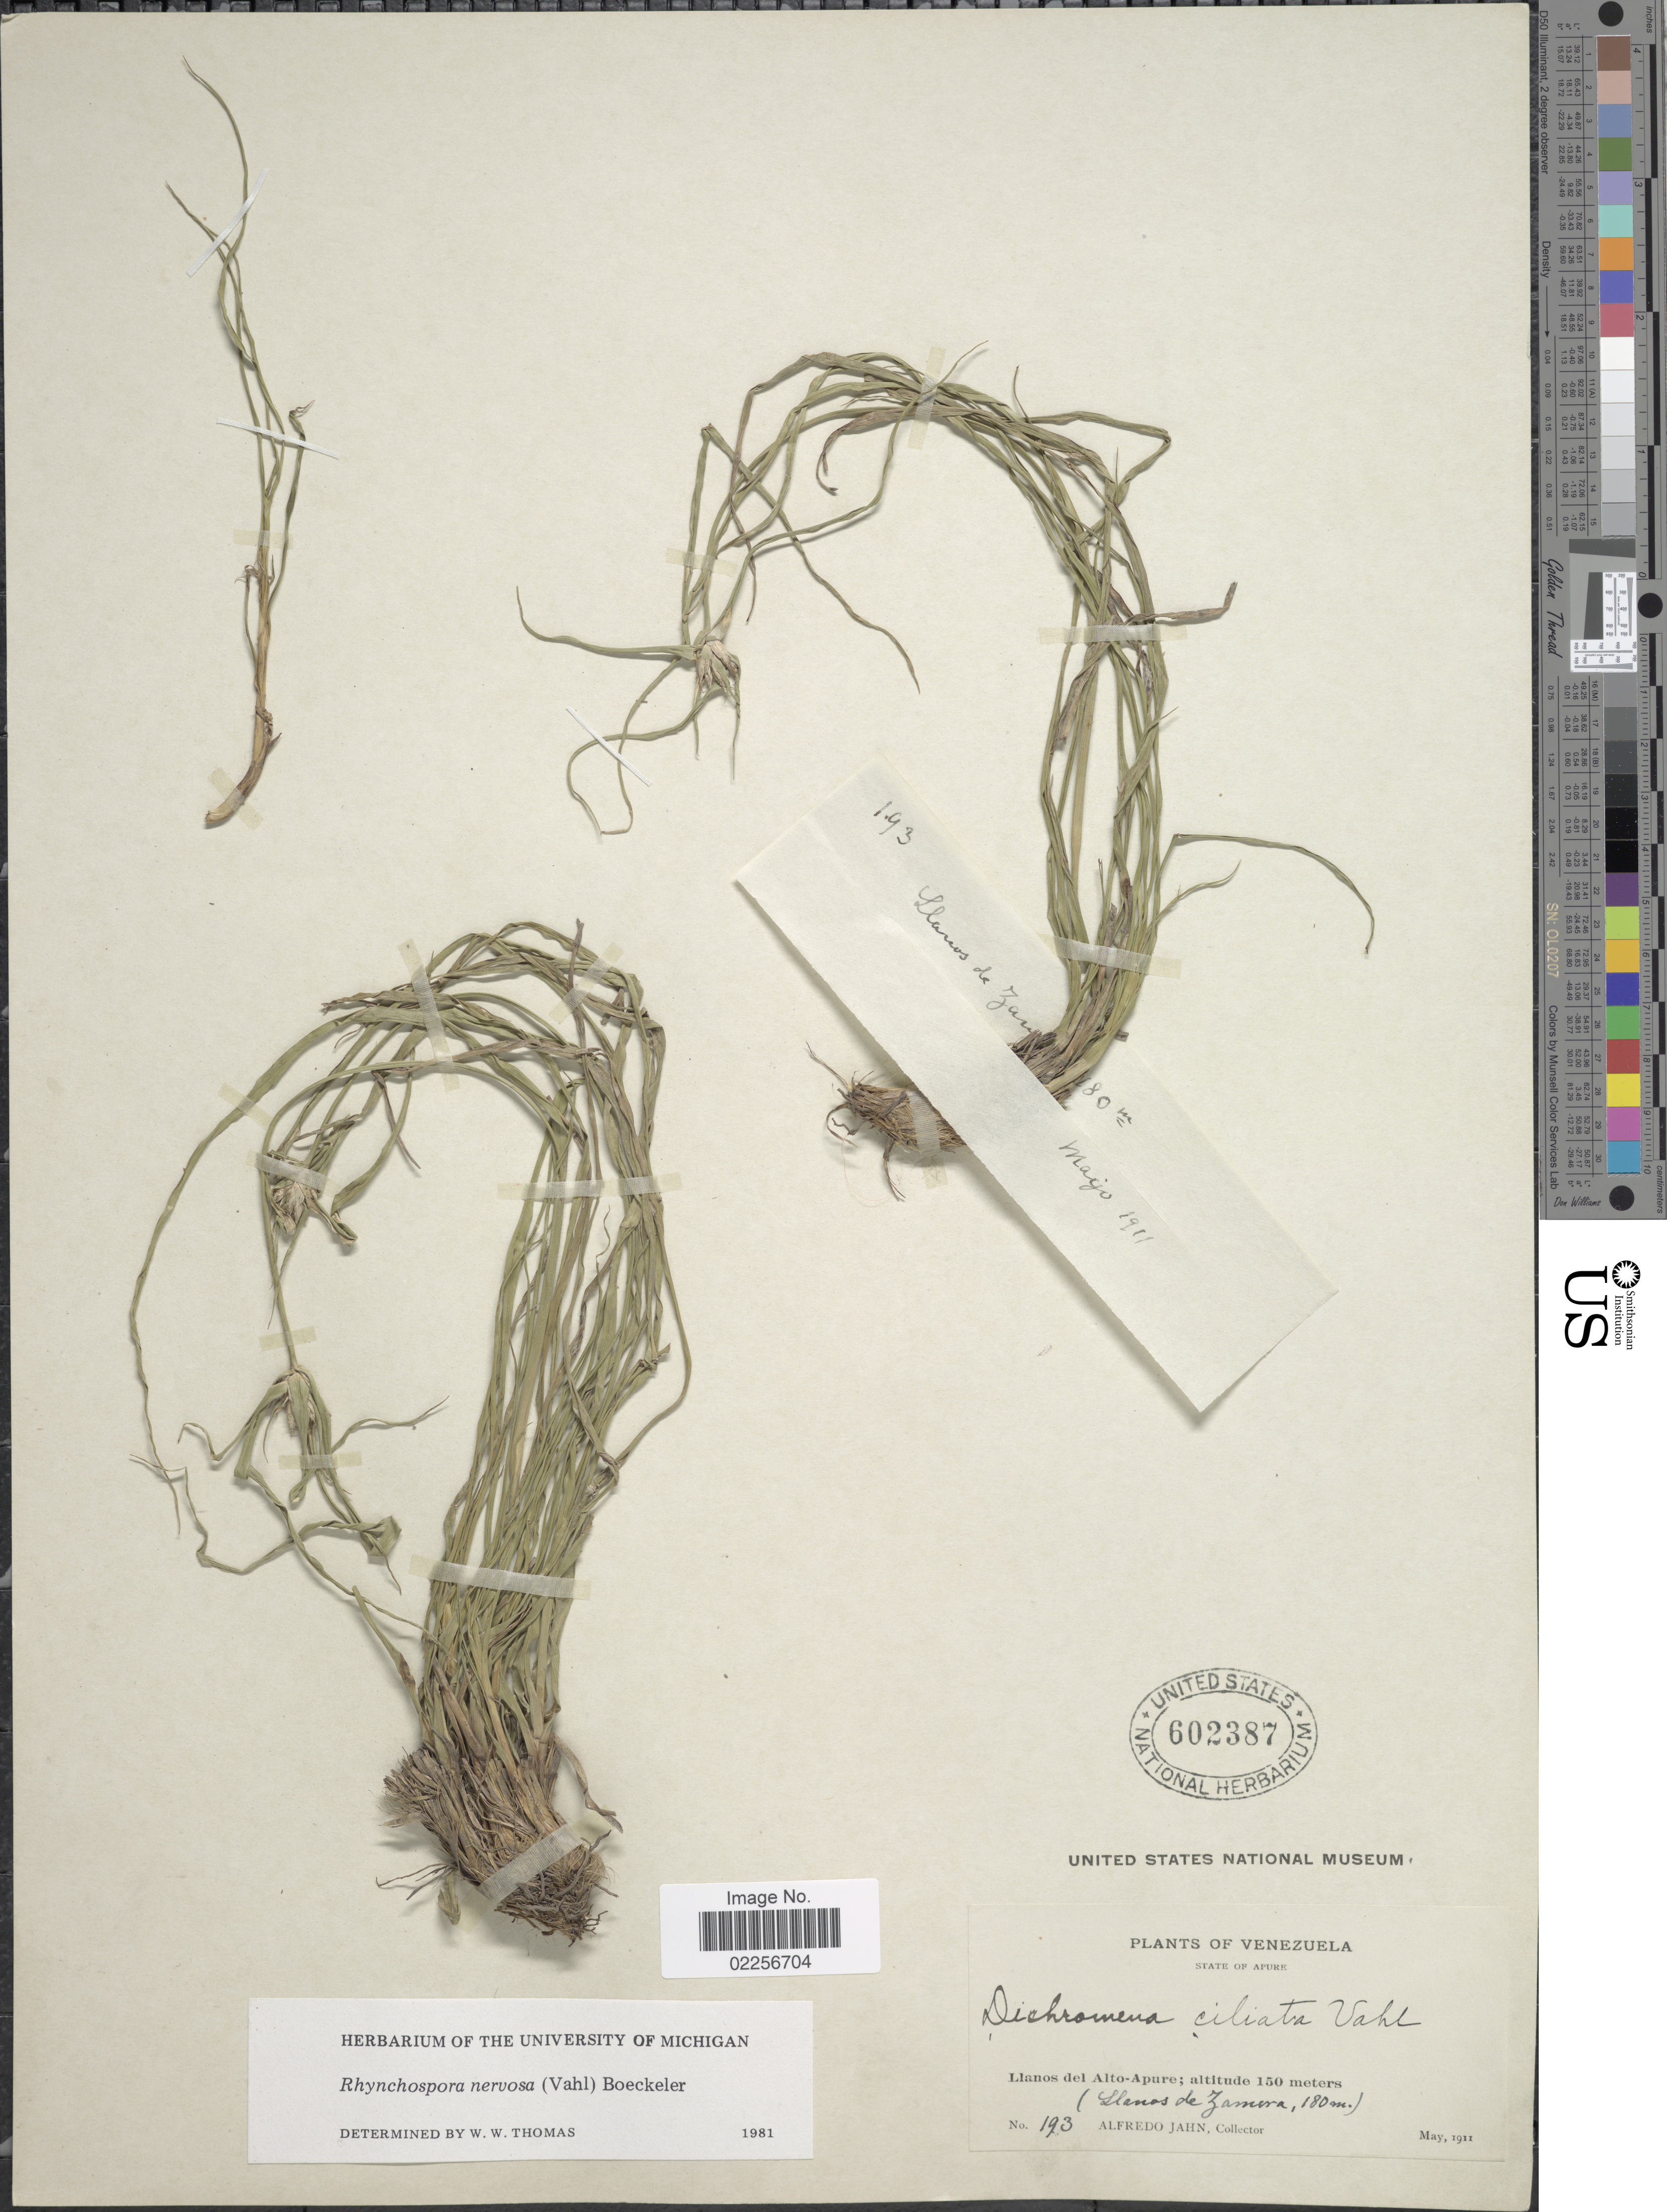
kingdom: Plantae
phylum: Tracheophyta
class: Liliopsida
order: Poales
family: Cyperaceae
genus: Rhynchospora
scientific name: Rhynchospora nervosa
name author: (Vahl) Boeckeler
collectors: A. Jahn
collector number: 193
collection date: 1911-05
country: Venezuela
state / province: Apure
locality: Llanos del Alto-Apure, Llanos de Zamora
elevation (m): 150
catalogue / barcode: US 602387